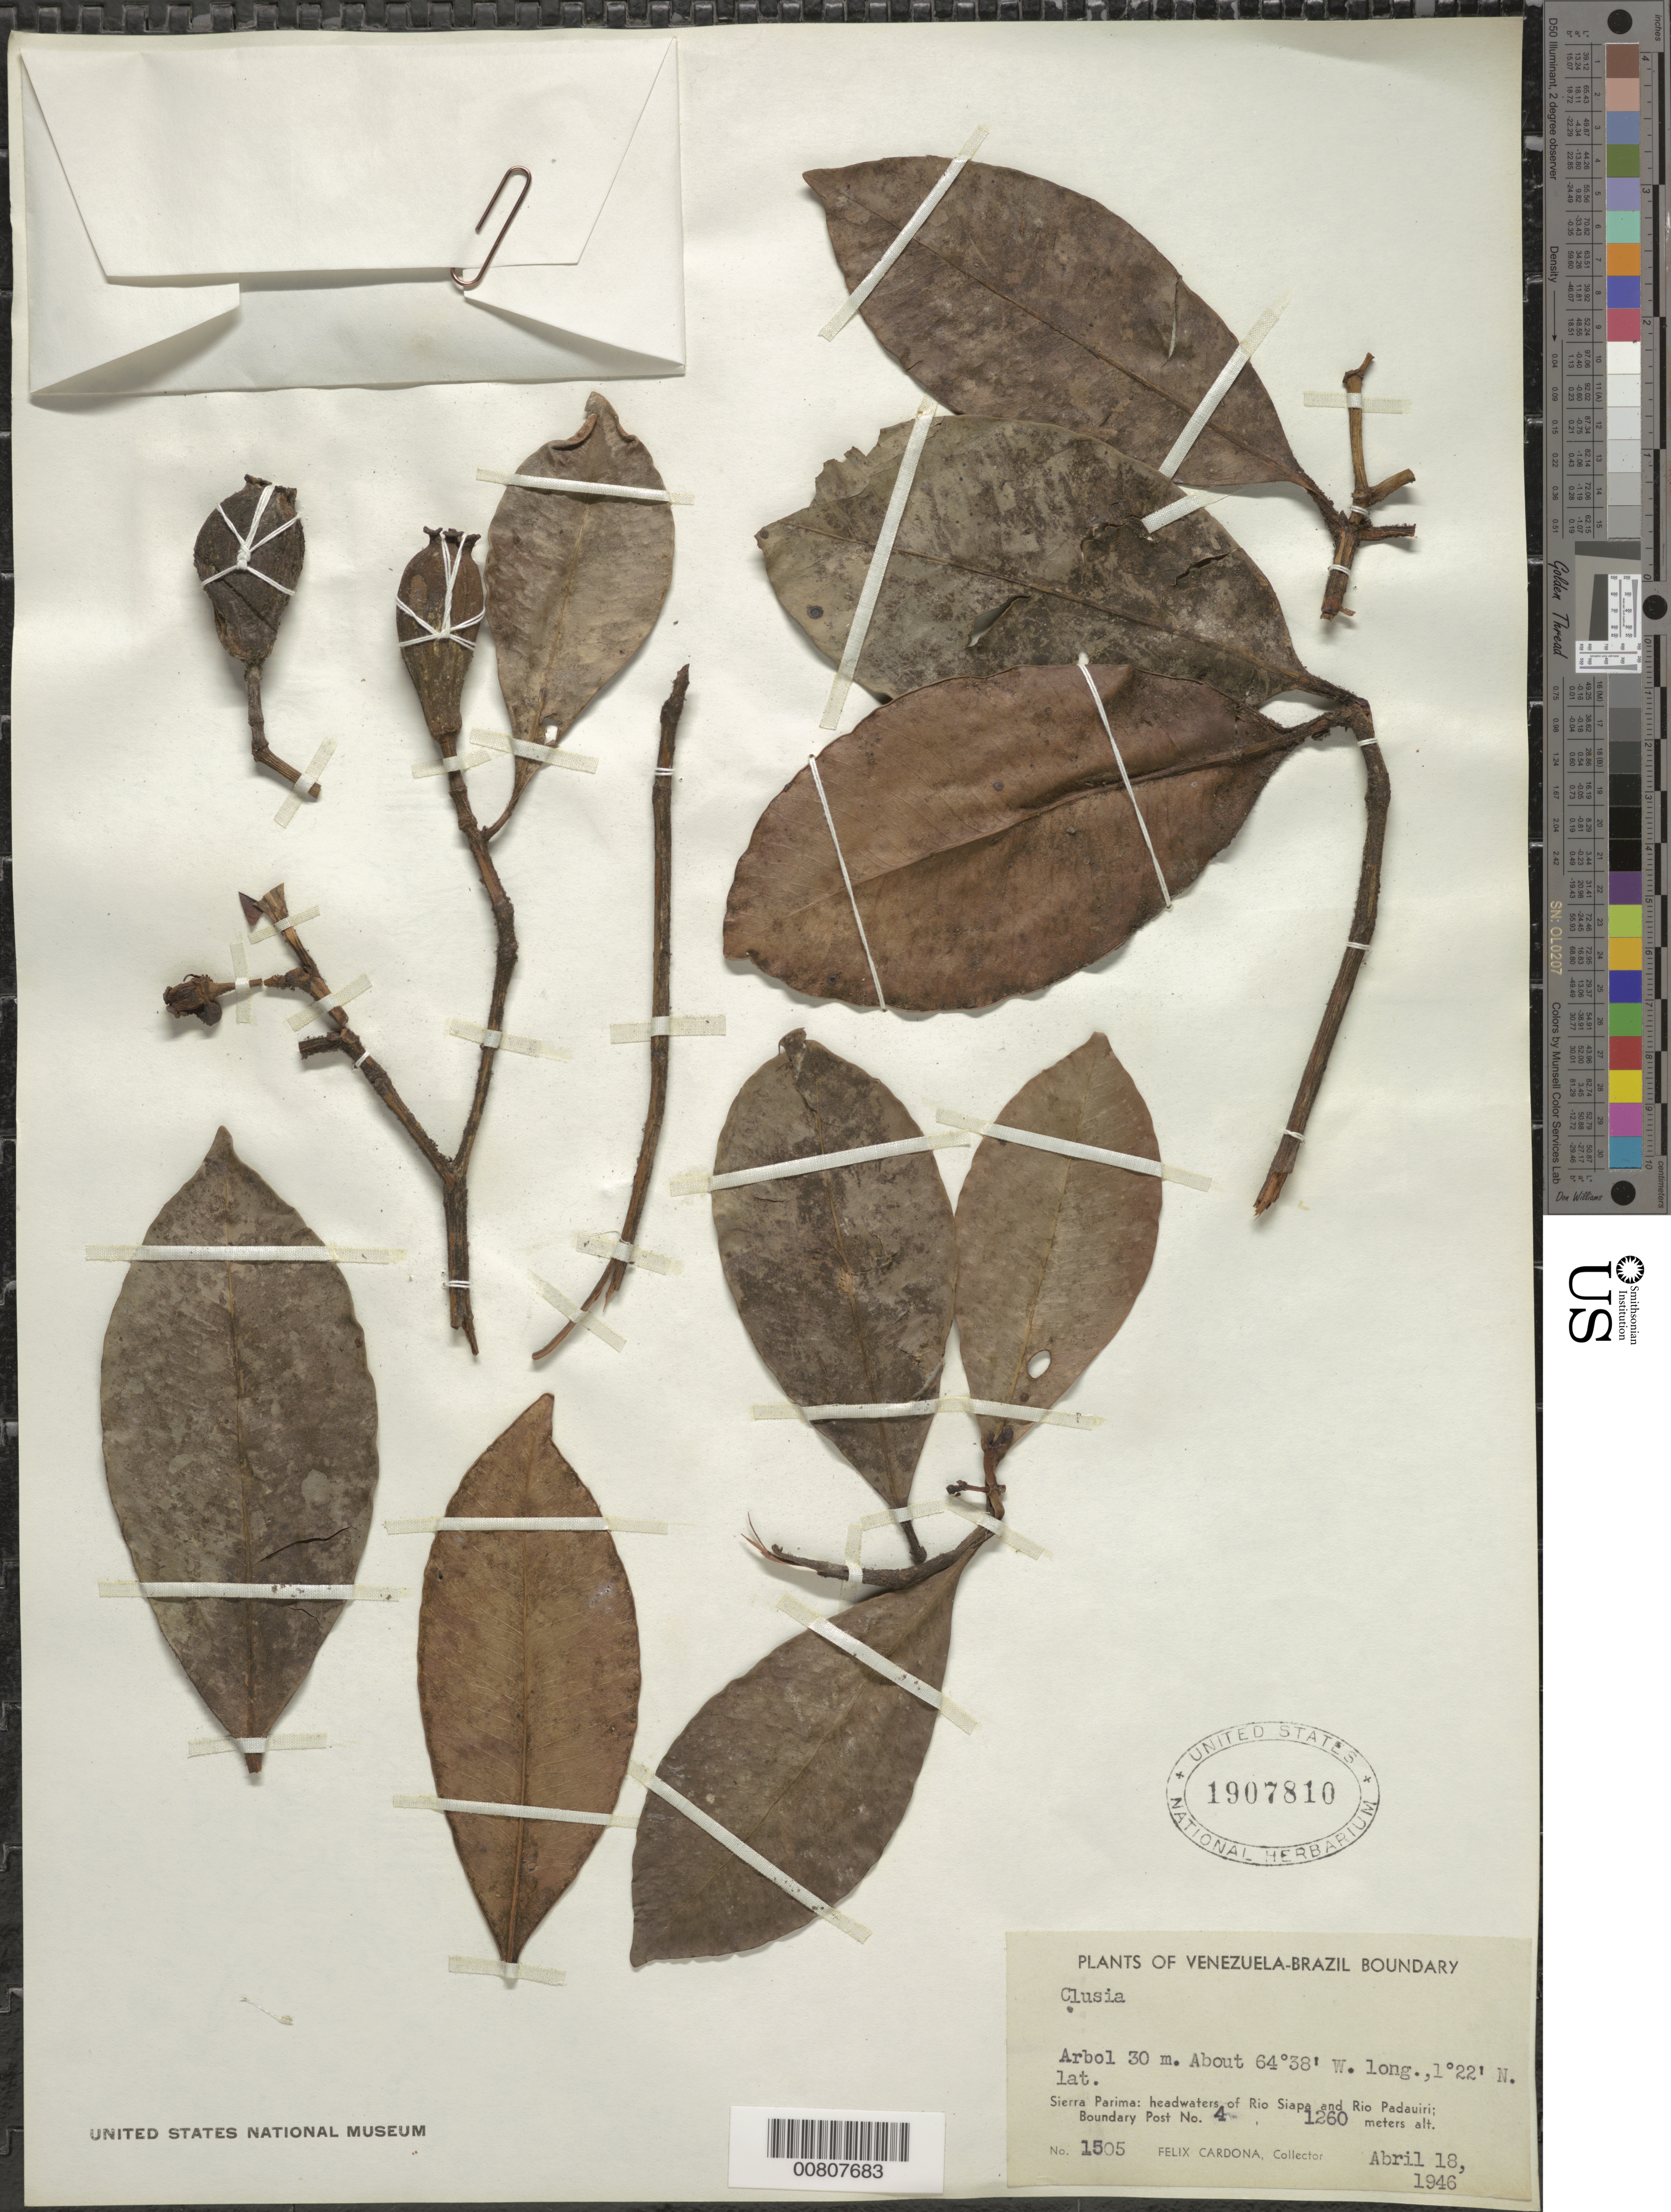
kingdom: Plantae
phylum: Tracheophyta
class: Magnoliopsida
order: Malpighiales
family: Clusiaceae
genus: Clusia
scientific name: Clusia sp.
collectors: F. Cardona Puig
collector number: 1505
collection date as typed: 18-Apr-46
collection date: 1946-04-18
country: Venezuela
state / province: Amazonas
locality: Sierra Parima, headwaters of Río Siapa and Río Padauiri; Boundary Post no. 4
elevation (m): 1260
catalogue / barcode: US 1907810